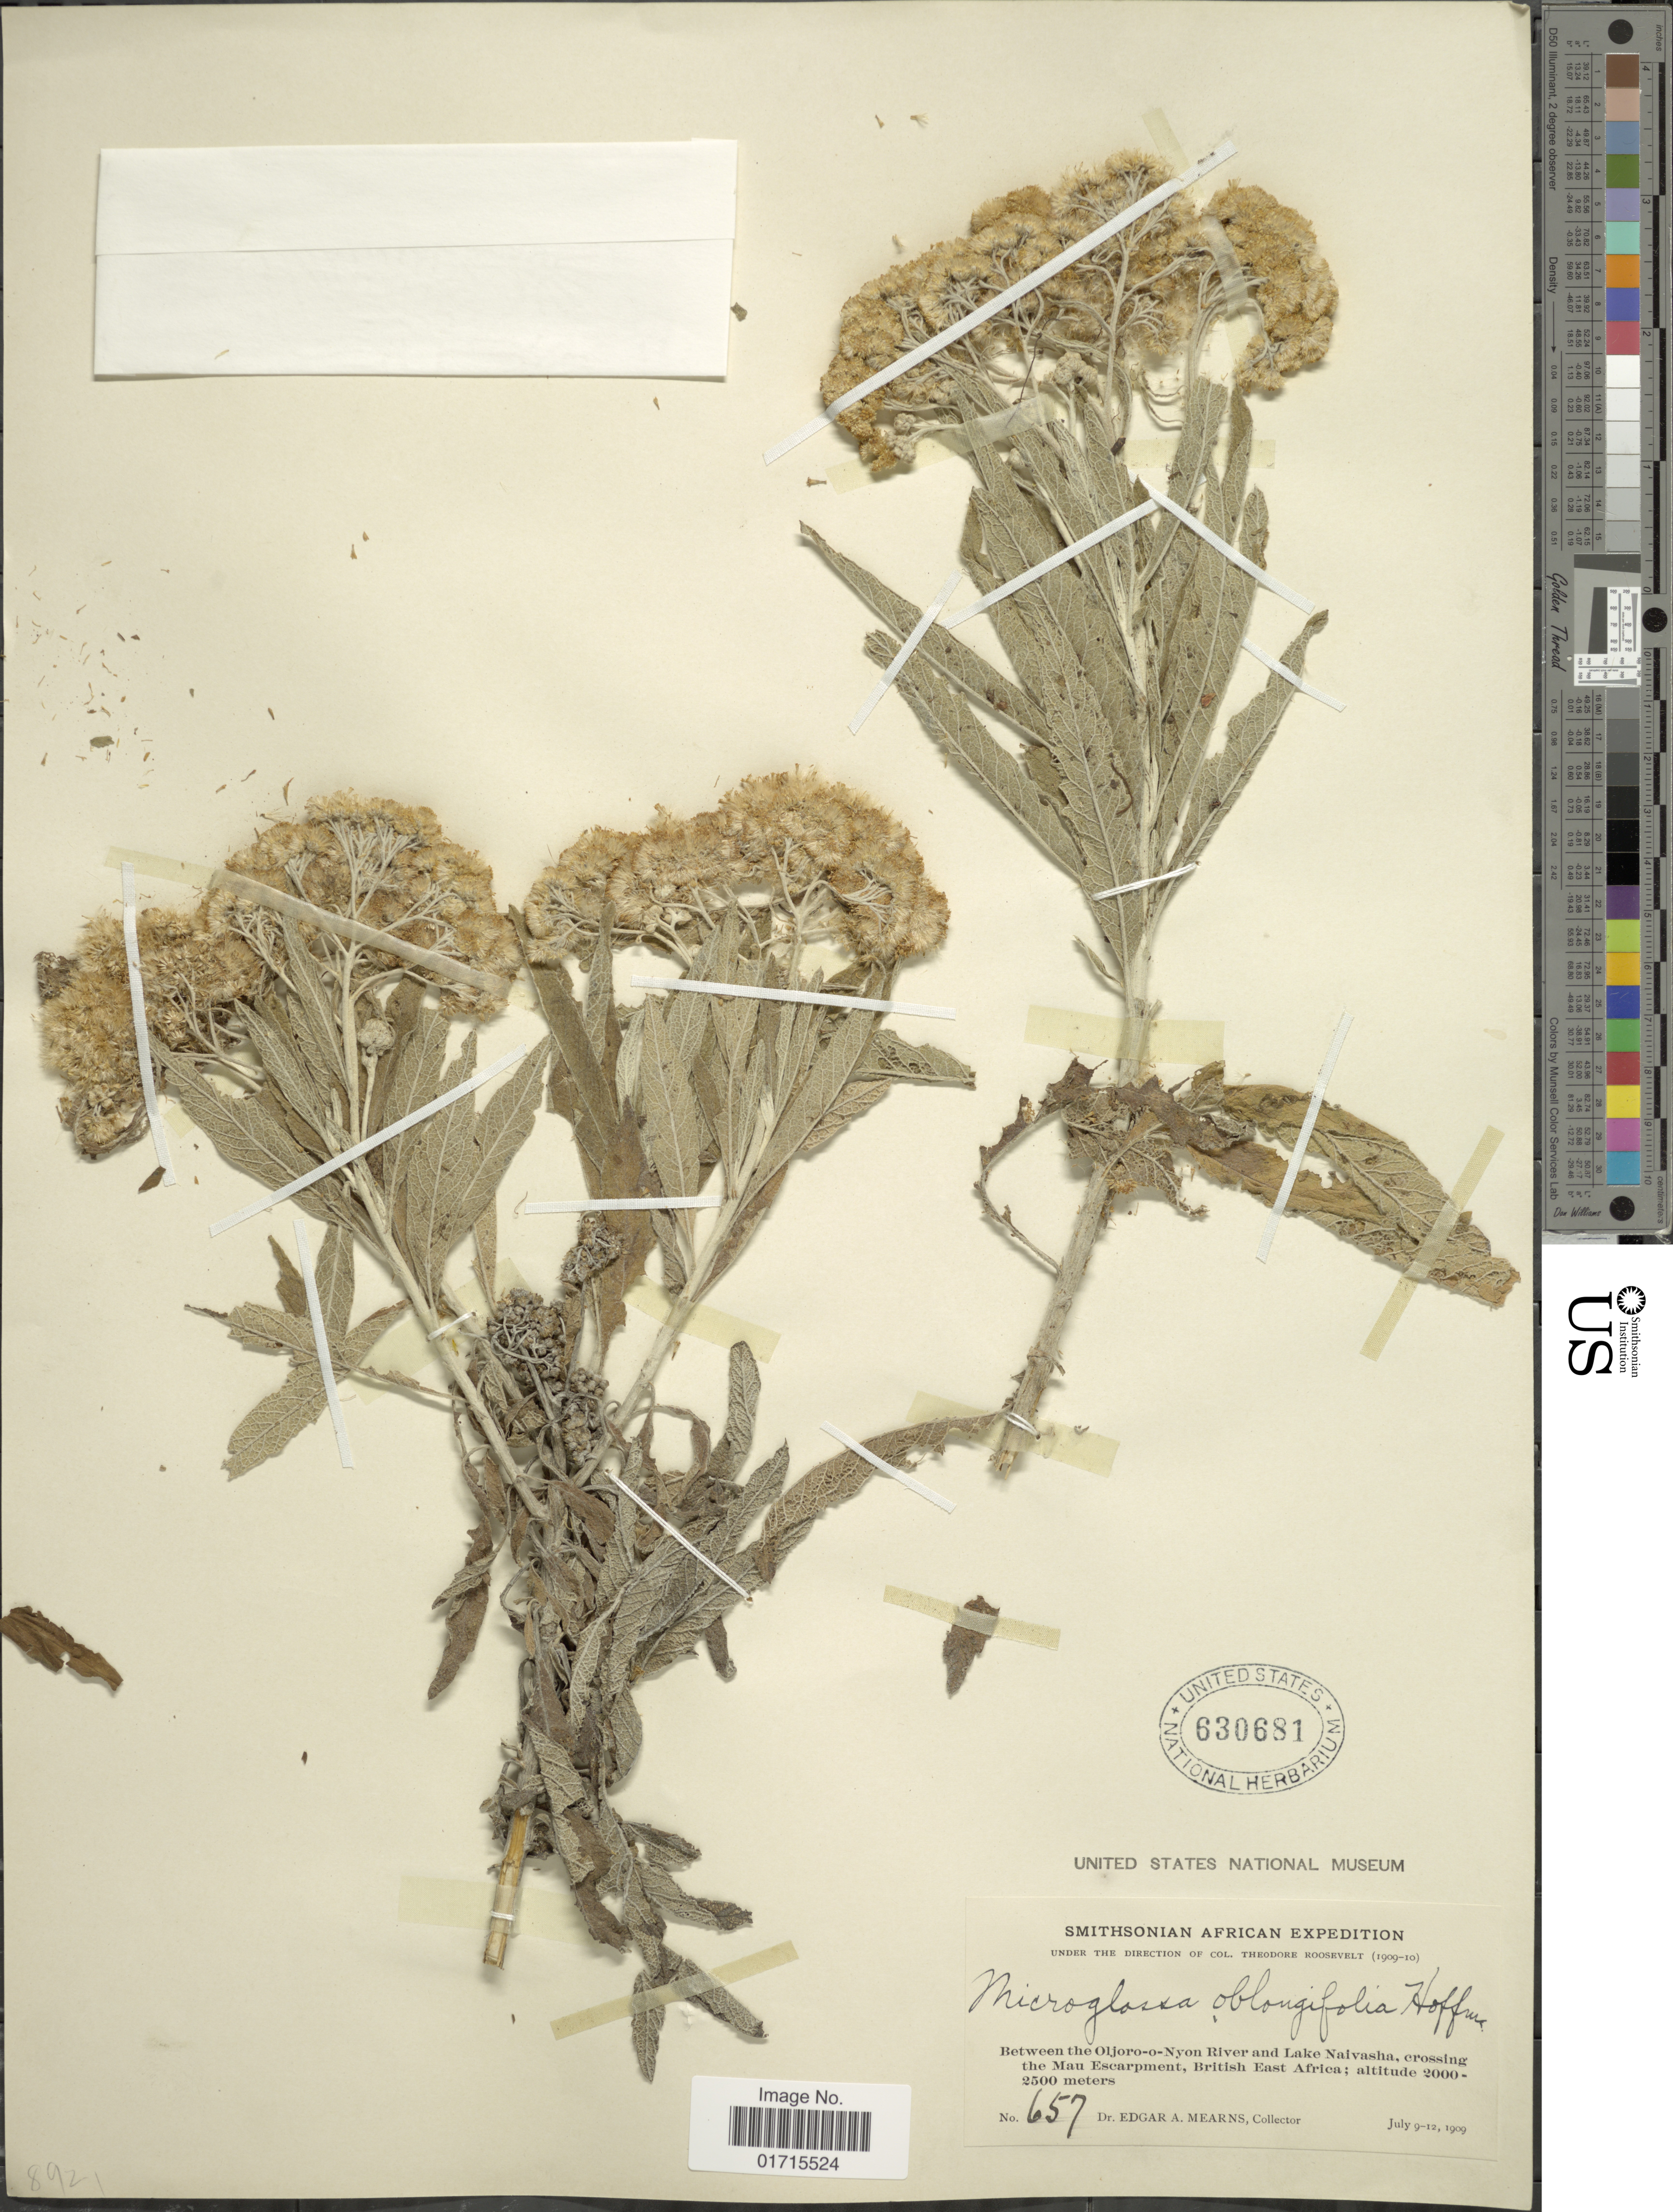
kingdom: Plantae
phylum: Tracheophyta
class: Magnoliopsida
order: Asterales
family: Asteraceae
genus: Microglossa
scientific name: Microglossa oblongifolia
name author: O. Hoffm.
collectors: E. A. Mearns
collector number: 657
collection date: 1909-07-09/1909-07-12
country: Kenya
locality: Between the Oljoro-o-Nyon River and Lake Naivasha, crossing the Mau Escarpment, British East Africa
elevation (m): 2000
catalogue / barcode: US 630681